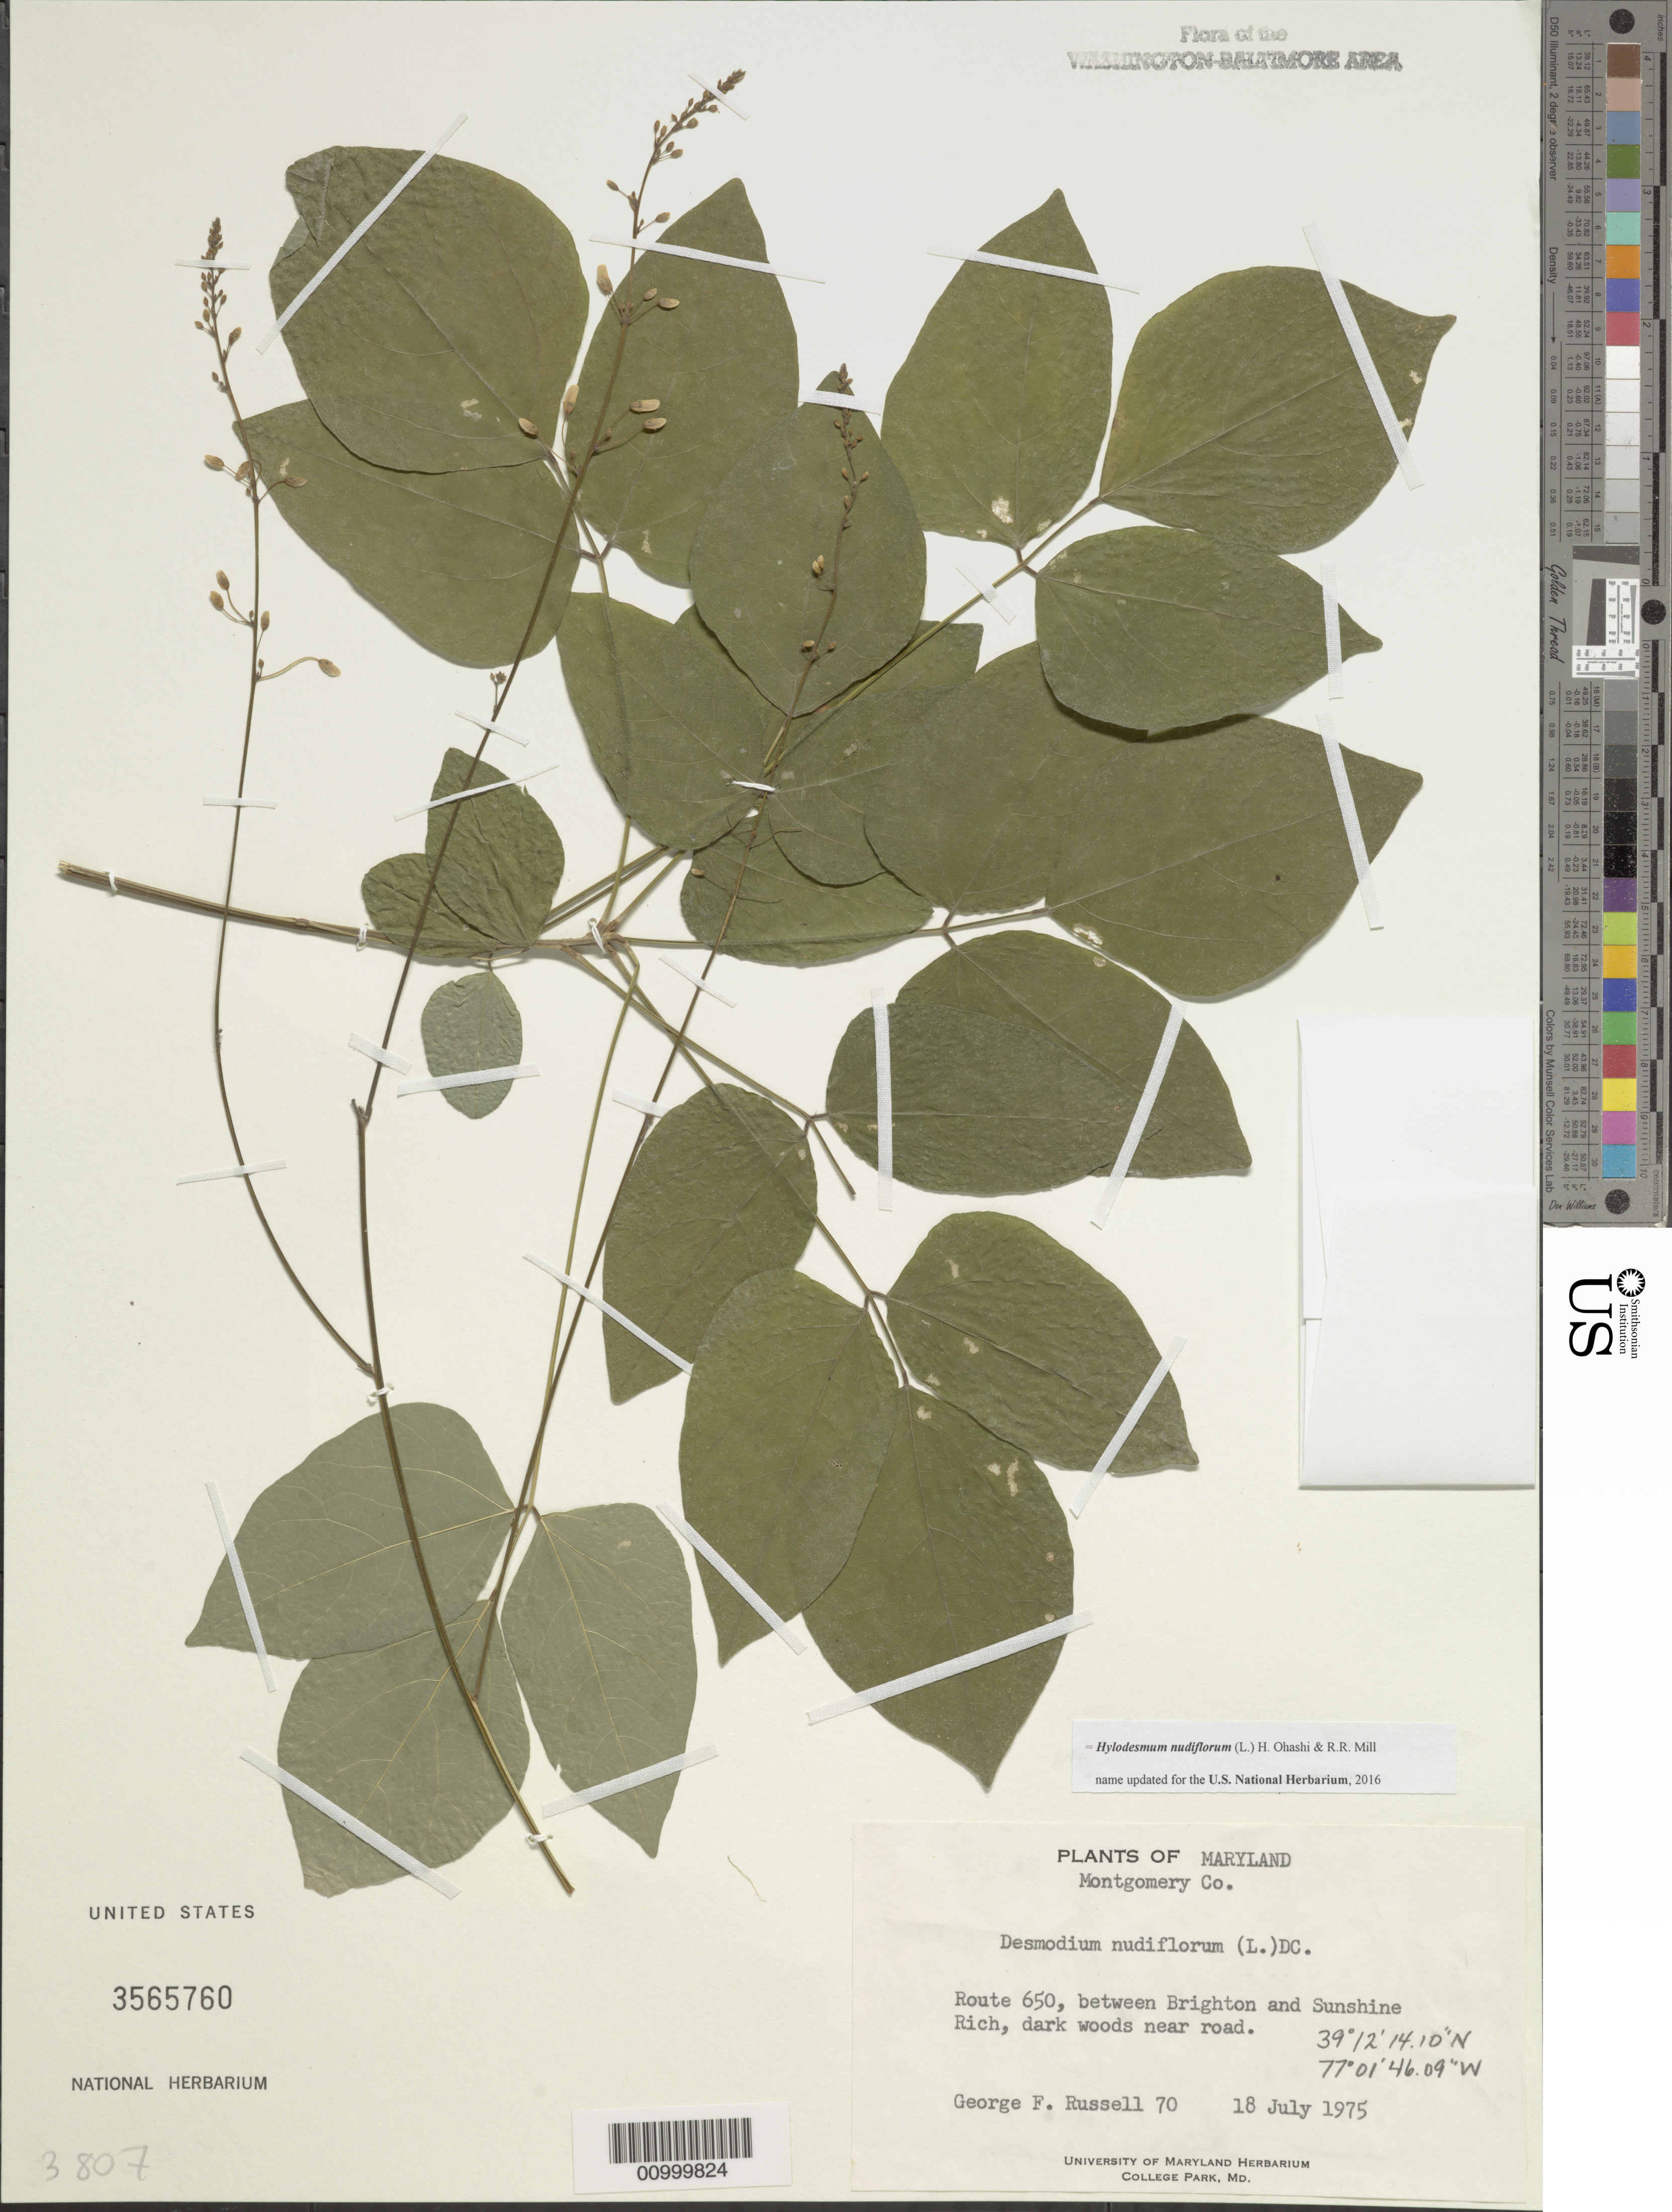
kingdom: Plantae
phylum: Tracheophyta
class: Magnoliopsida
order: Fabales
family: Fabaceae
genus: Hylodesmum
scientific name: Hylodesmum nudiflorum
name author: (L.) H. Ohashi & R.R. Mill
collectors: G. Russell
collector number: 70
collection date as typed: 18 Jul 1975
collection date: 1975-07-18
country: United States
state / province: Maryland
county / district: Montgomery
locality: Route 650, between Brighton and Sunshine.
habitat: dark woods near road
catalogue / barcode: US 3565760